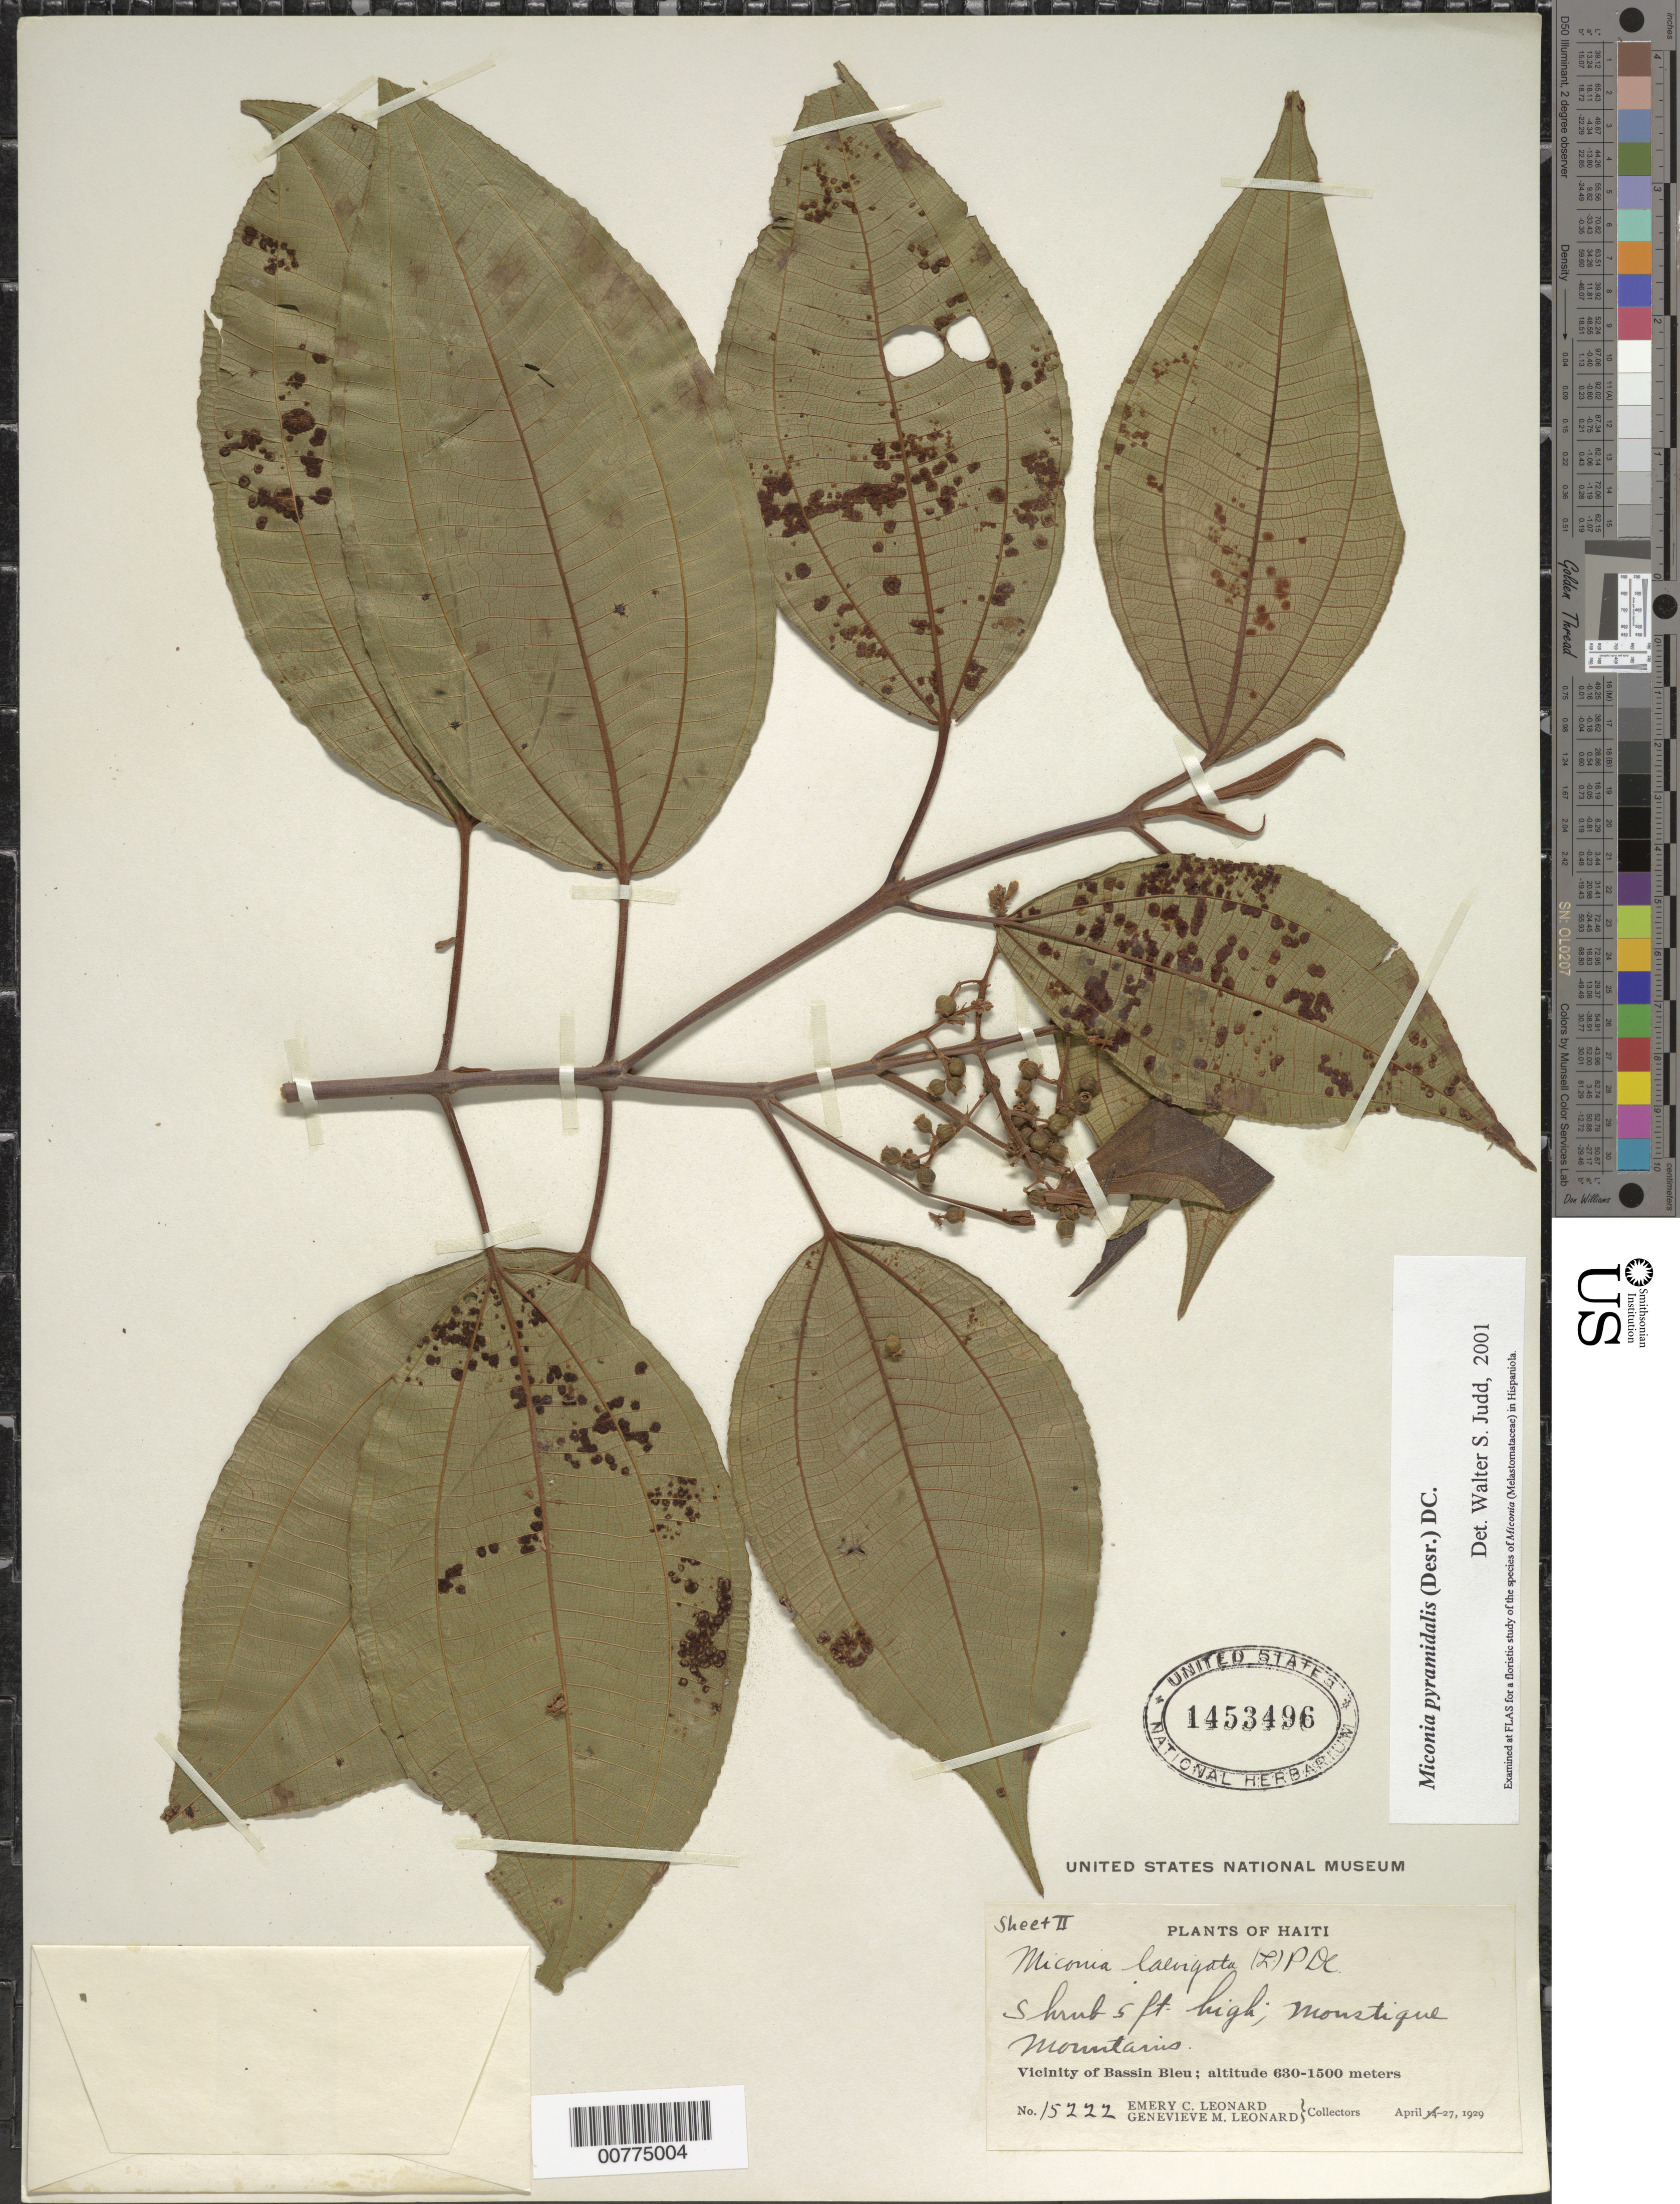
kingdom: Plantae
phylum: Tracheophyta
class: Magnoliopsida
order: Myrtales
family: Melastomataceae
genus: Miconia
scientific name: Miconia pyramidalis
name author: (Desr.) DC.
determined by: Judd, Walter S.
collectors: E. C. Leonard & G. M. Leonard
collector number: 15222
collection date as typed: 27 Apr 1929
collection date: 1929-04-27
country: Haiti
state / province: Nord-Ouest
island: Hispaniola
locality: Vicinity of Bassin Bleu, Moustique Mountains.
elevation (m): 630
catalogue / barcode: US 1453496